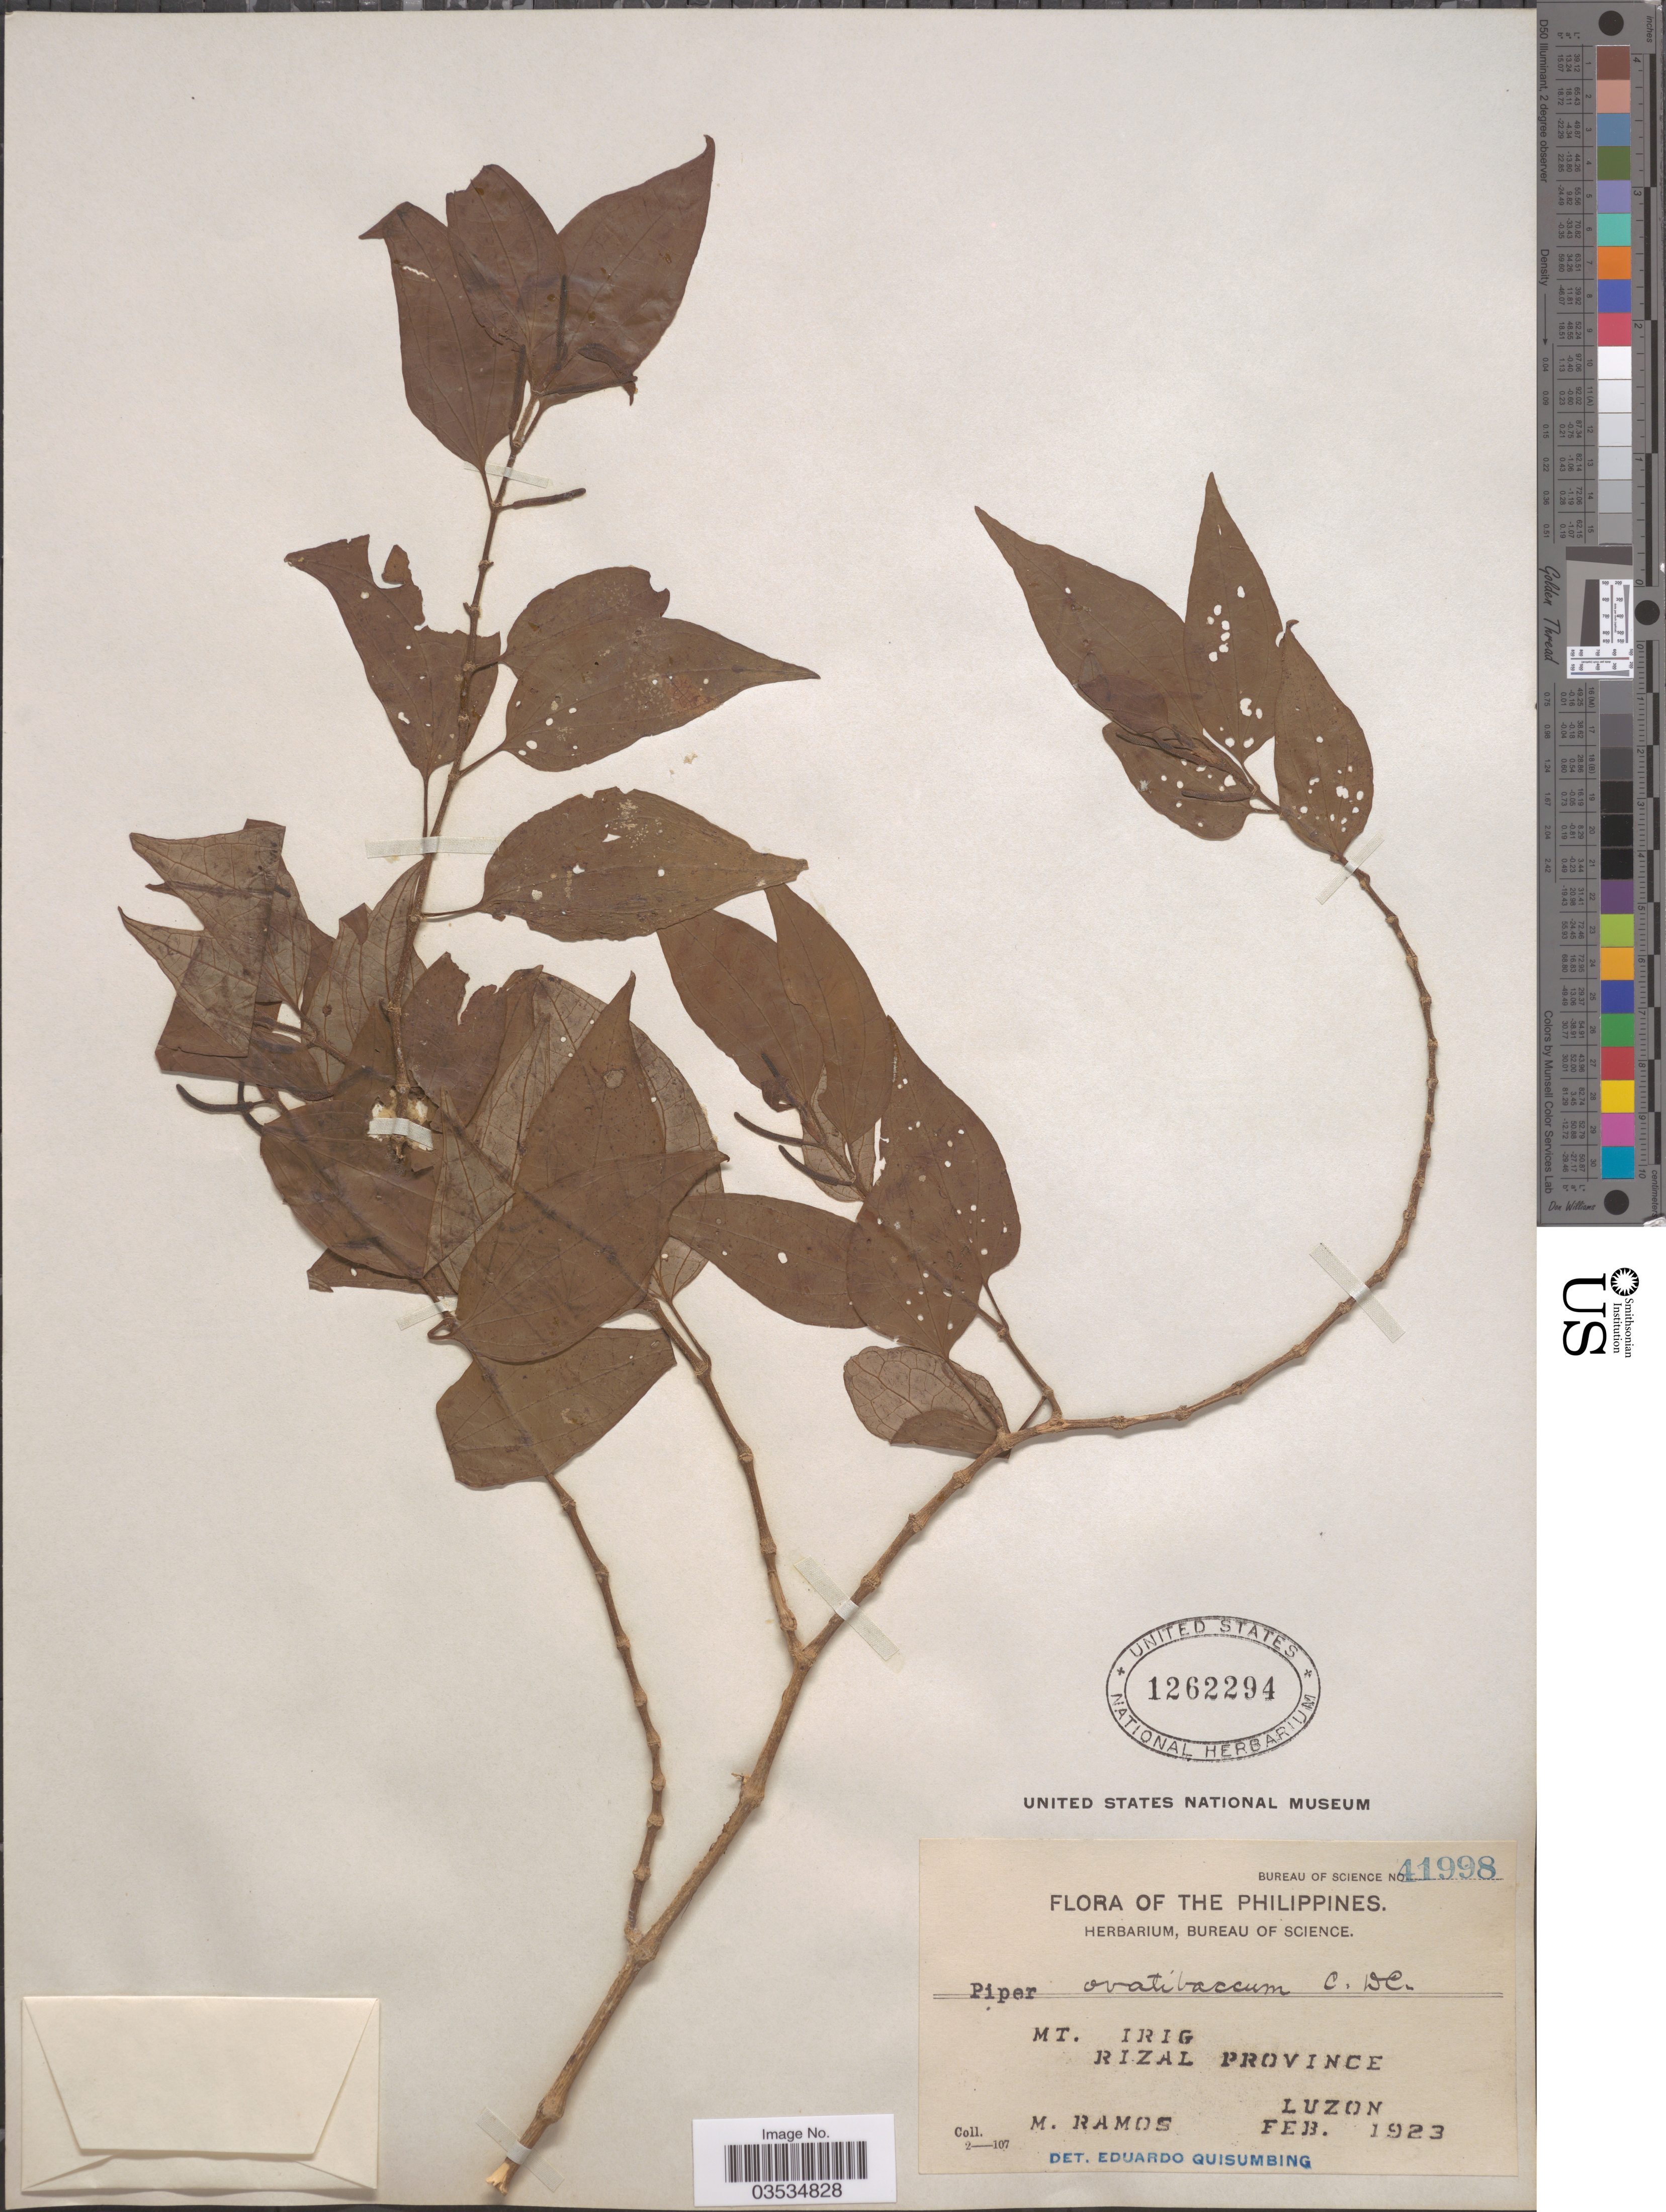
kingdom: Plantae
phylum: Tracheophyta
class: Magnoliopsida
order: Piperales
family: Piperaceae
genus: Piper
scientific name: Piper ovatibaccum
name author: C. DC. in Elmer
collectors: M. Ramos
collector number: Bureau of Science 41998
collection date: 1923-02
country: Philippines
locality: Mt. Irig. Rizal Province. Luzon.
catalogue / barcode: US 1262294